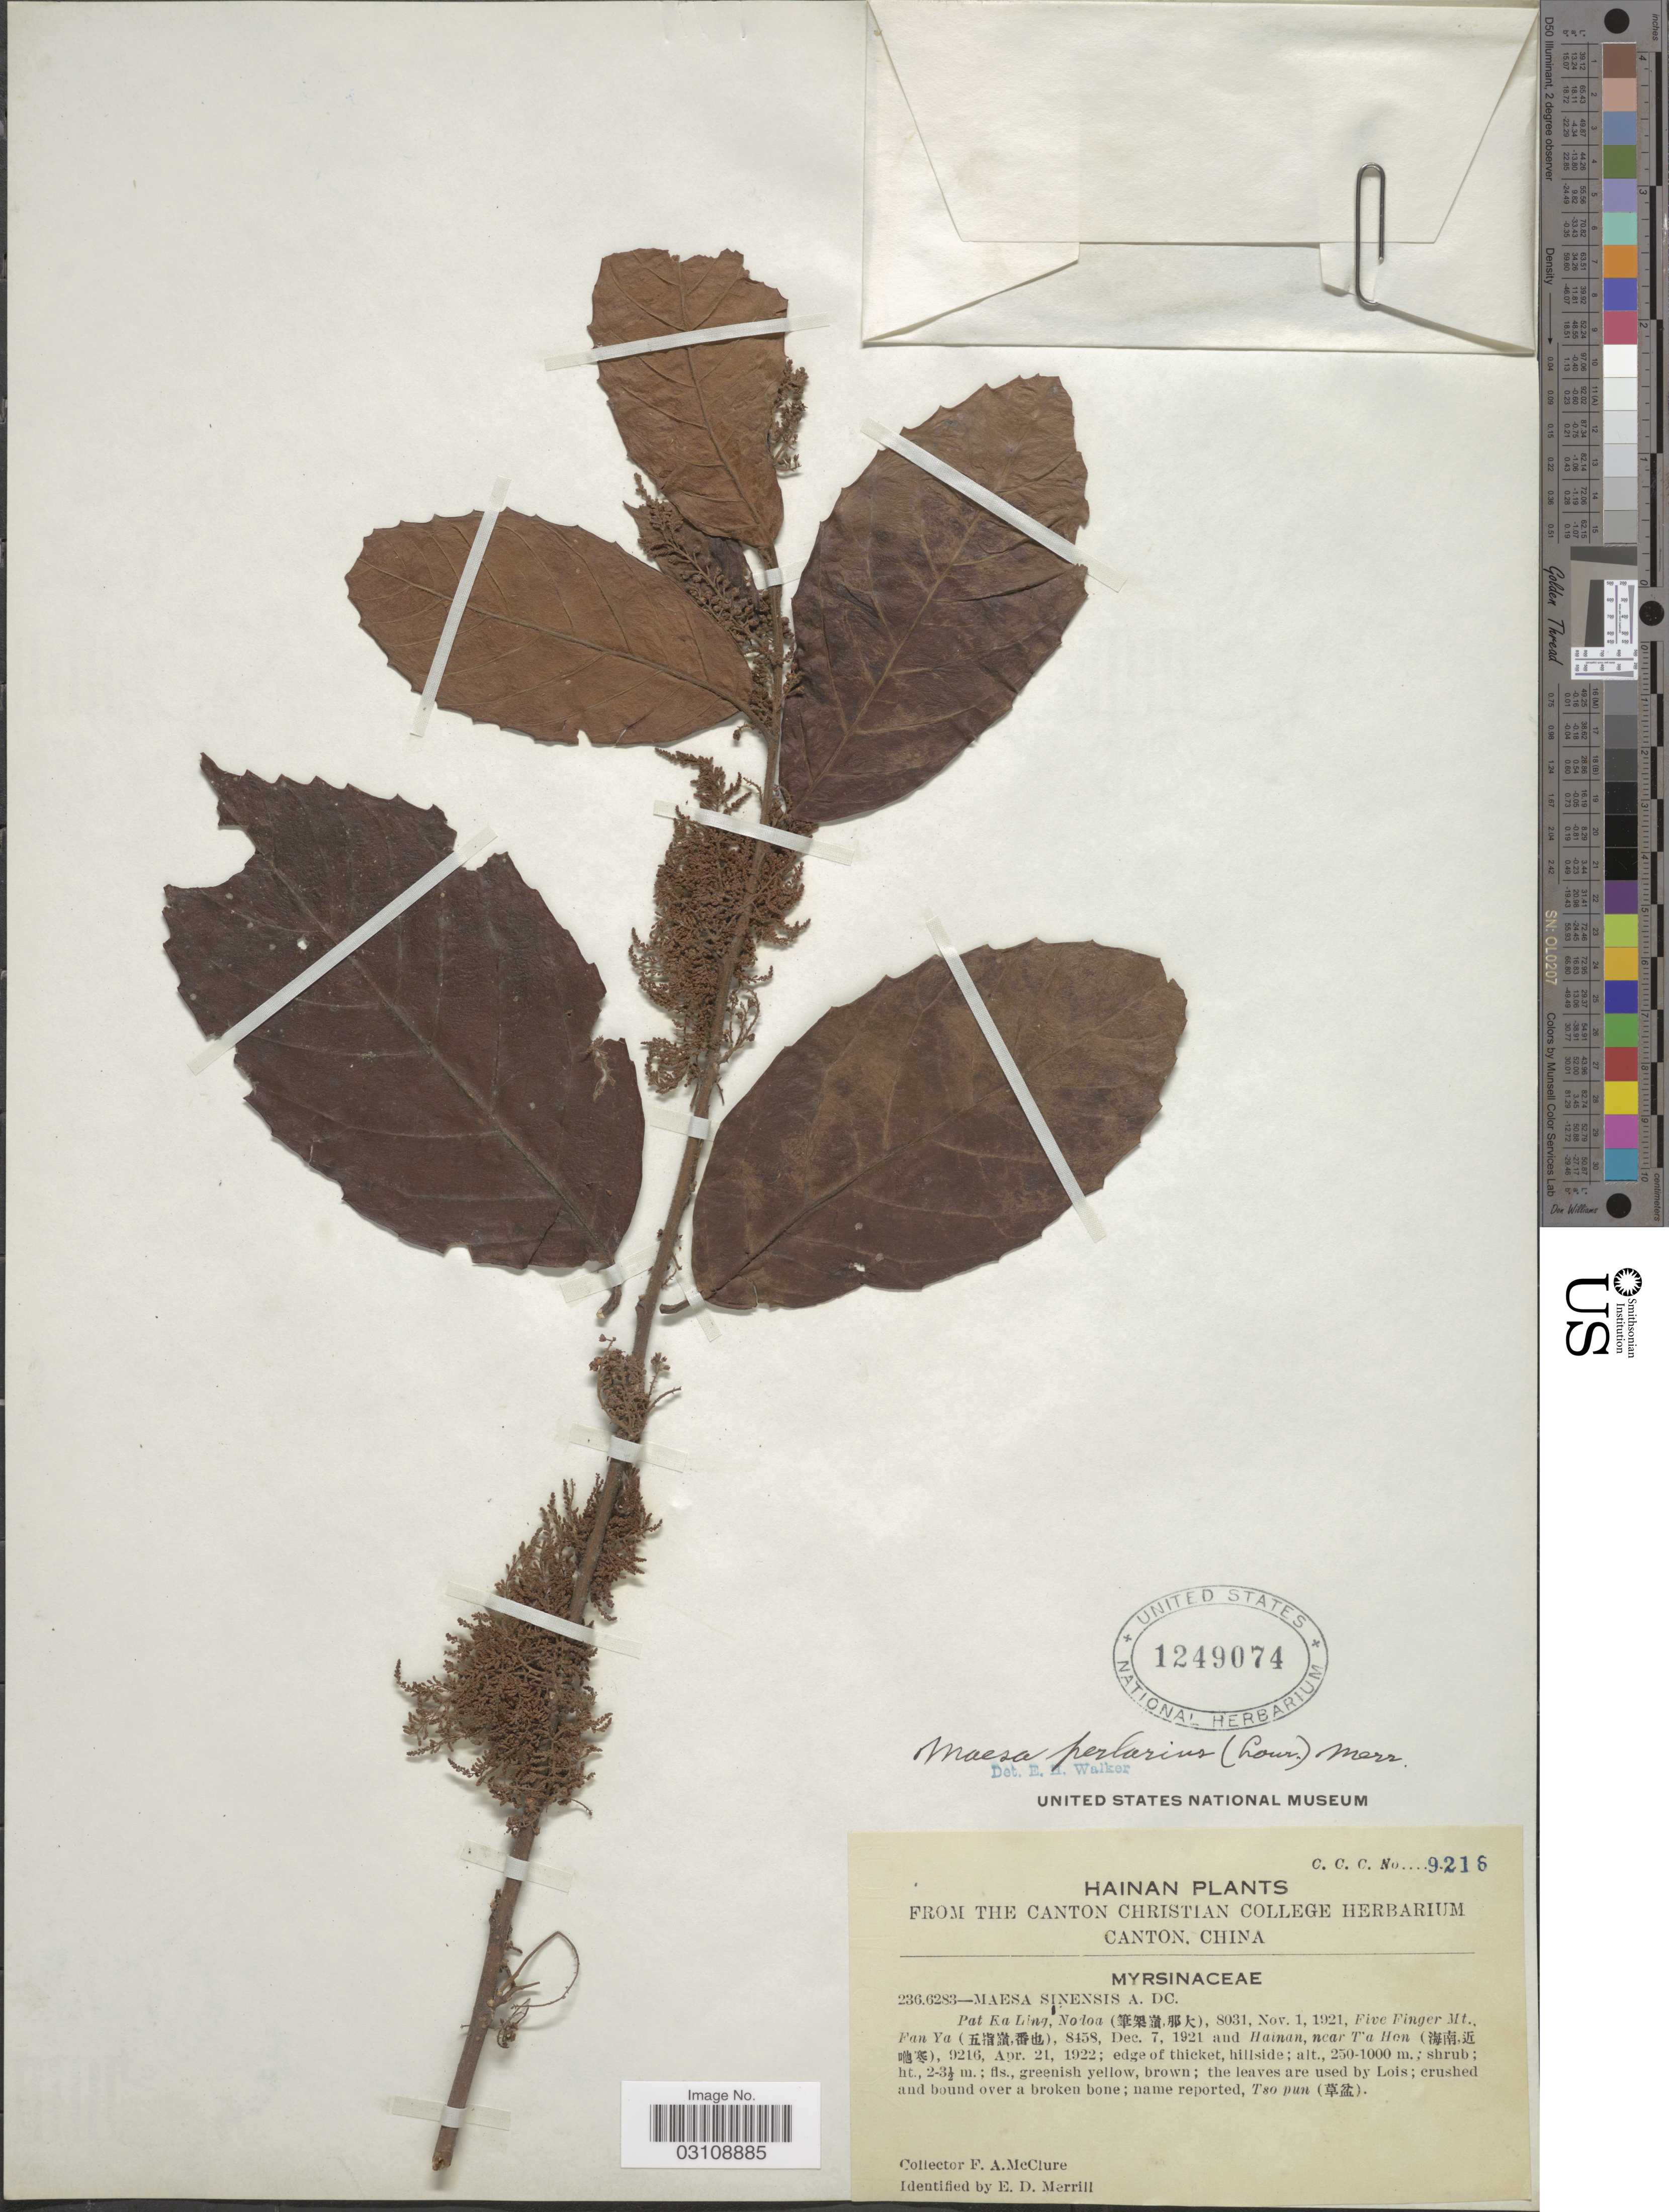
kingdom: Plantae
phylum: Tracheophyta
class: Magnoliopsida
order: Ericales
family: Primulaceae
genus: Maesa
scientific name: Maesa perlaria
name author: (Lour.) Merr.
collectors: F. A. McClure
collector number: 9216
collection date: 1922-04-21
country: China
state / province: Hainan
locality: Pat Ka Ling, Nodoa.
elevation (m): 250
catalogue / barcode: US 1249074